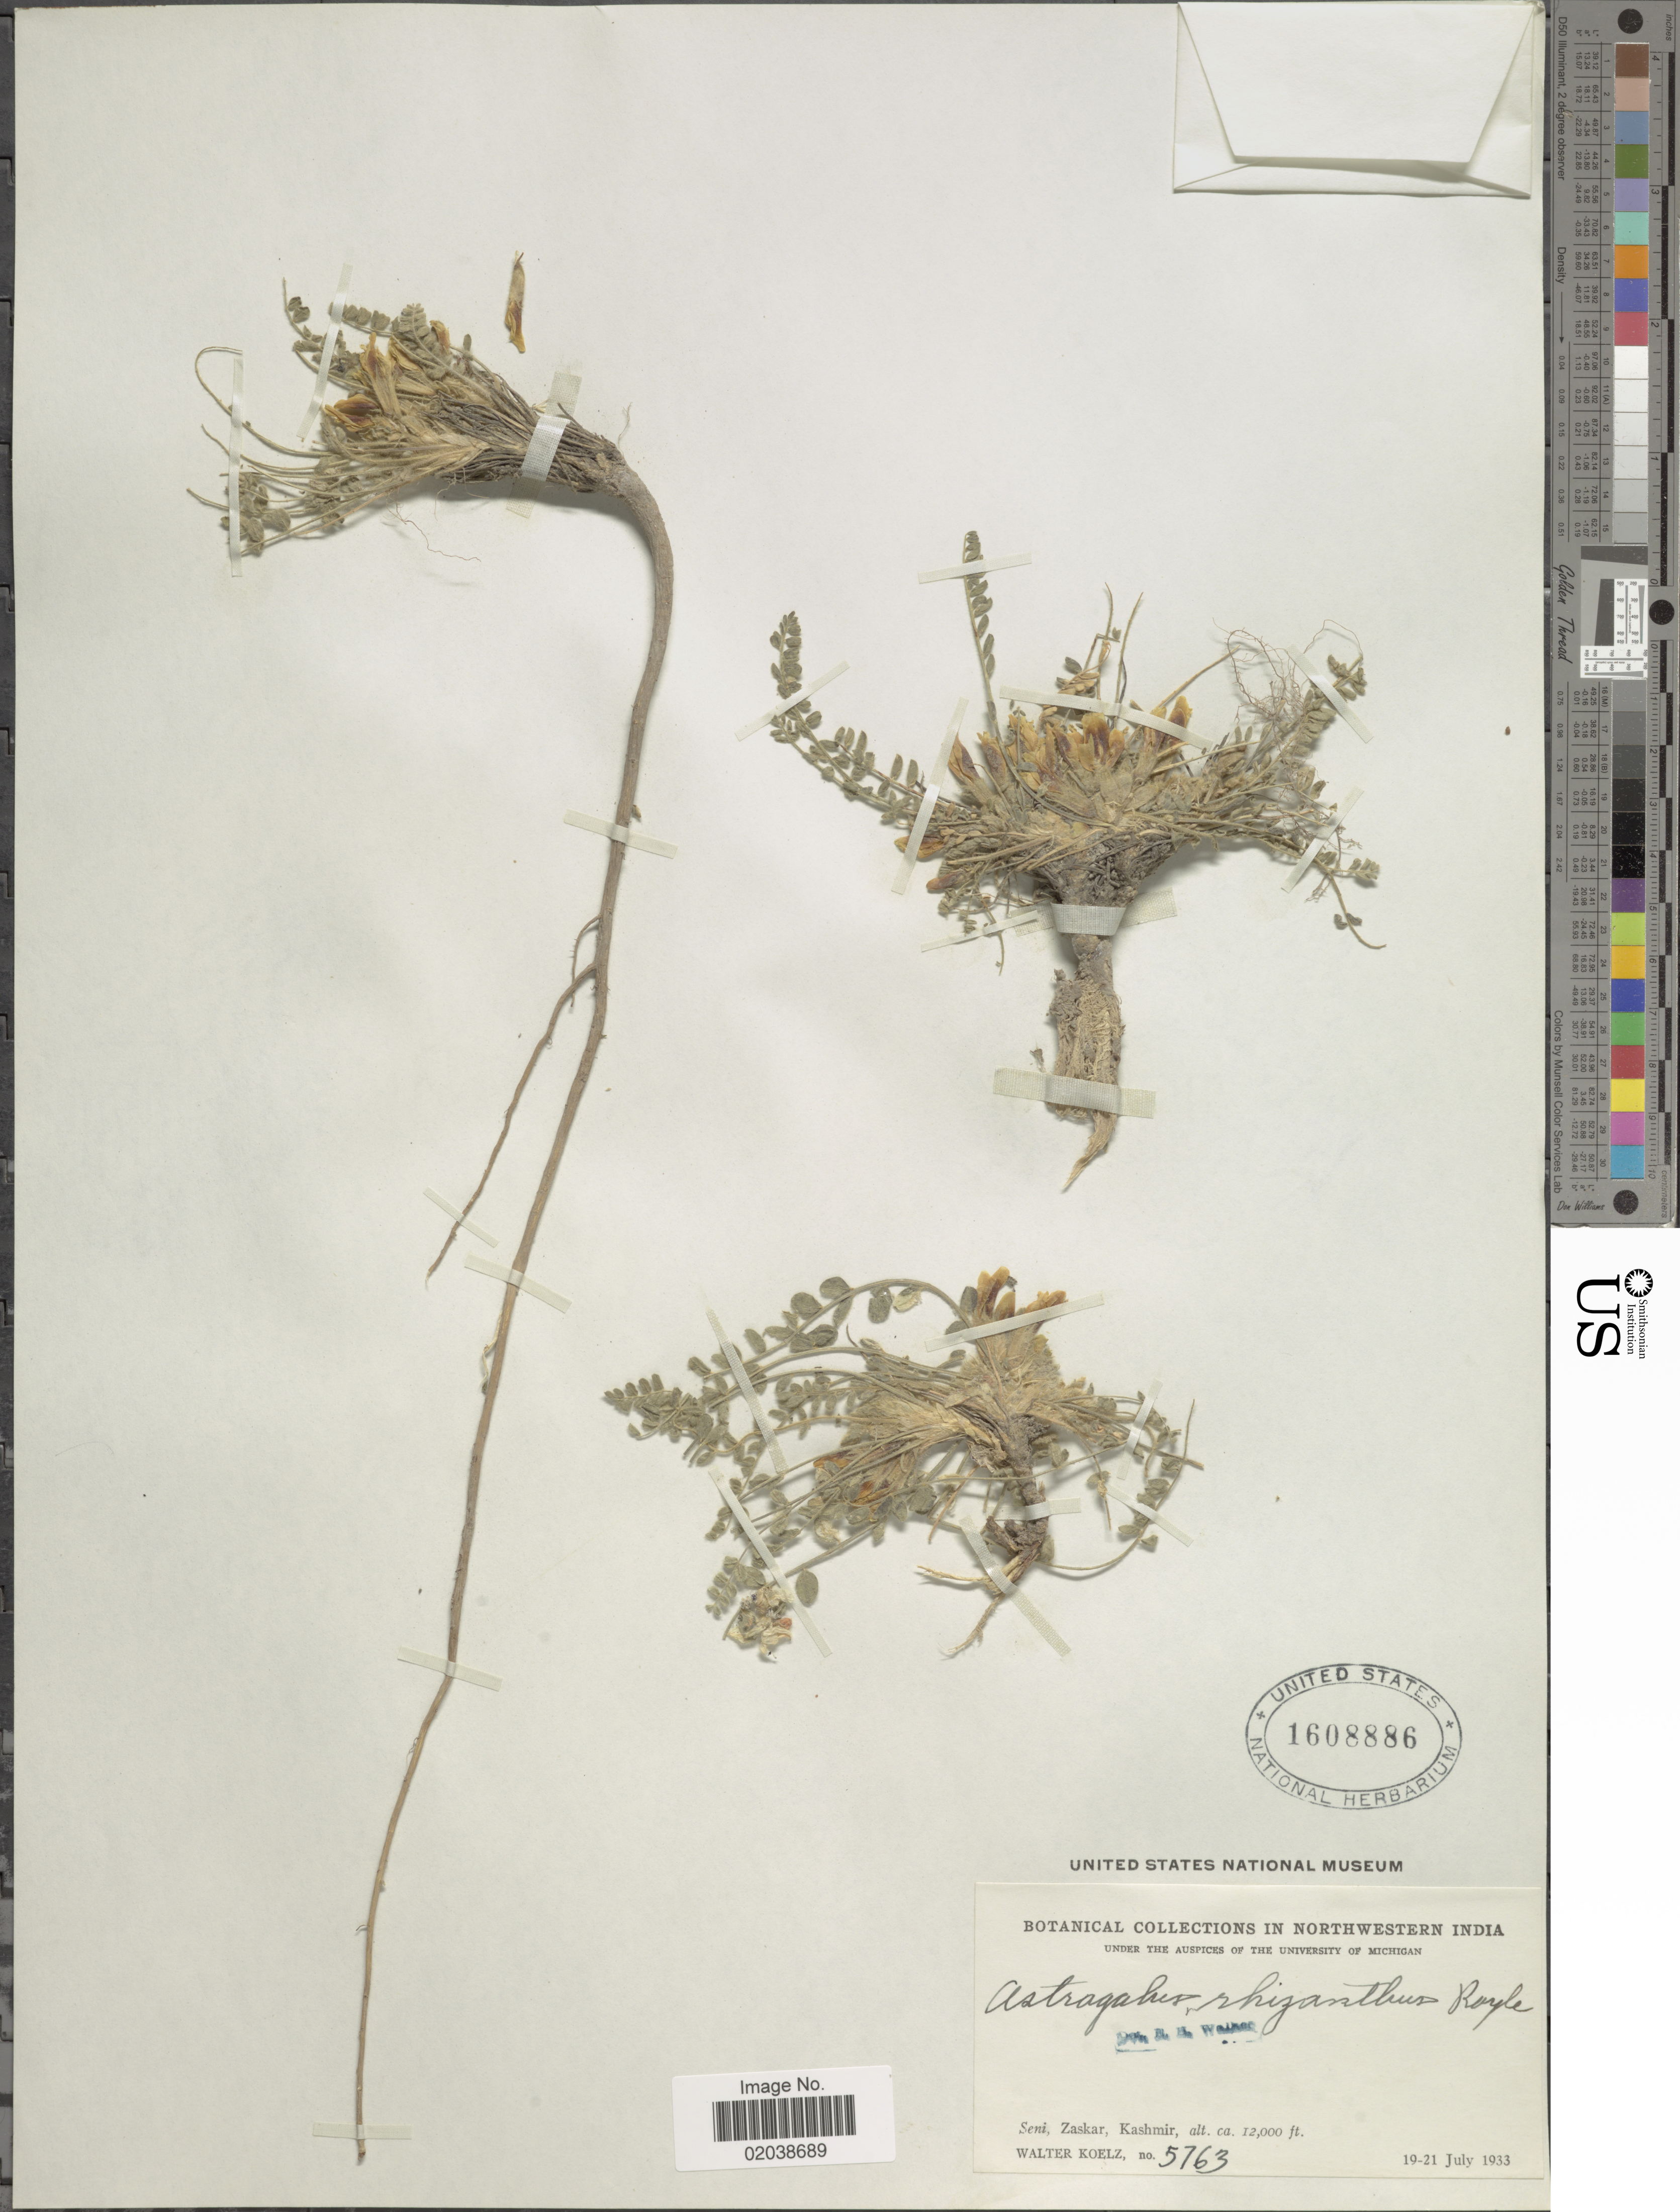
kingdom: Plantae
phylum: Tracheophyta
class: Magnoliopsida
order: Fabales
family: Fabaceae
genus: Astragalus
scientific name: Astragalus rhizanthus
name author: Royle & Benth.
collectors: W. N. Koelz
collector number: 5763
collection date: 1933-07-19/1933-07-21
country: India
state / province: Jammu and Kashmir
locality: Northwestern India. Seni, Zaskar, Kashmir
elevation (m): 3658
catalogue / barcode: US 1608886